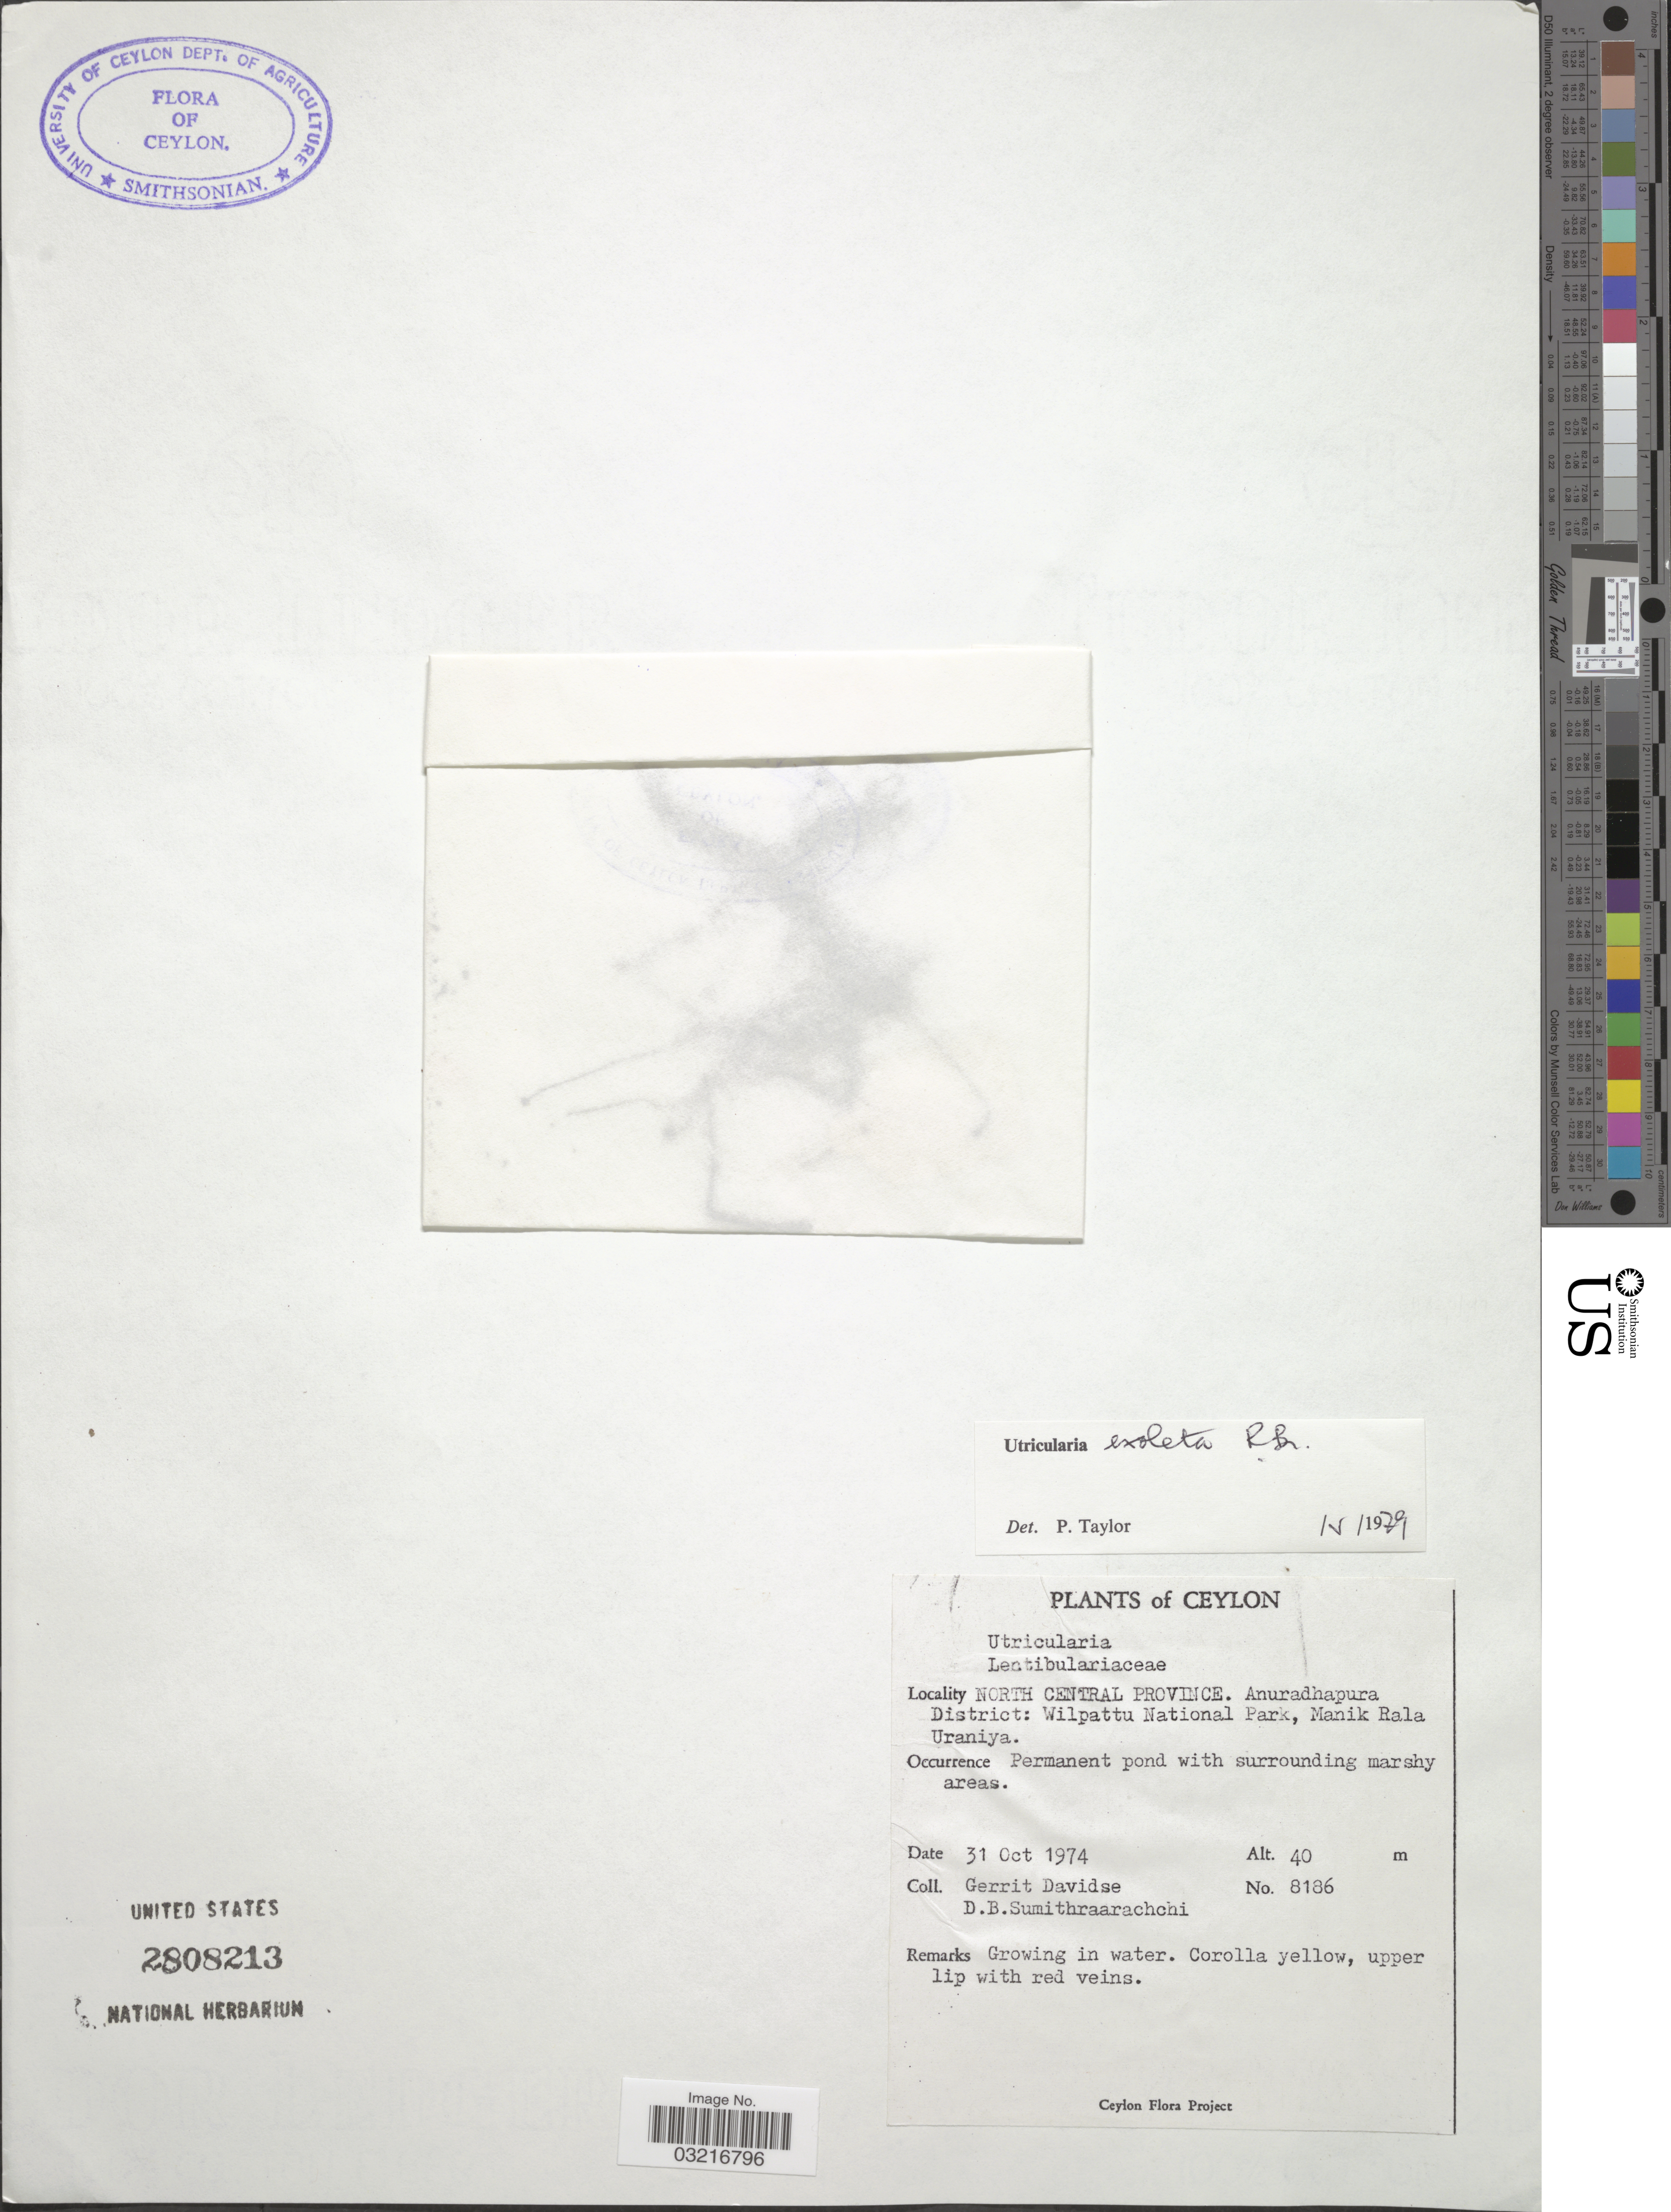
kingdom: Plantae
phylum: Tracheophyta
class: Magnoliopsida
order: Lamiales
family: Lentibulariaceae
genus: Utricularia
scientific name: Utricularia exoleta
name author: R. Br.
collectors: G. Davidse & D. B. Sumithraarachchi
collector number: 8186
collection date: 1974-10-31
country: Sri Lanka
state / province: North Central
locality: Ceylon, North Central Province. Anuradhapura District: Wilpattu National Park, Manik Rala Uraniya.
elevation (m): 40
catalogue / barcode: US 2808213